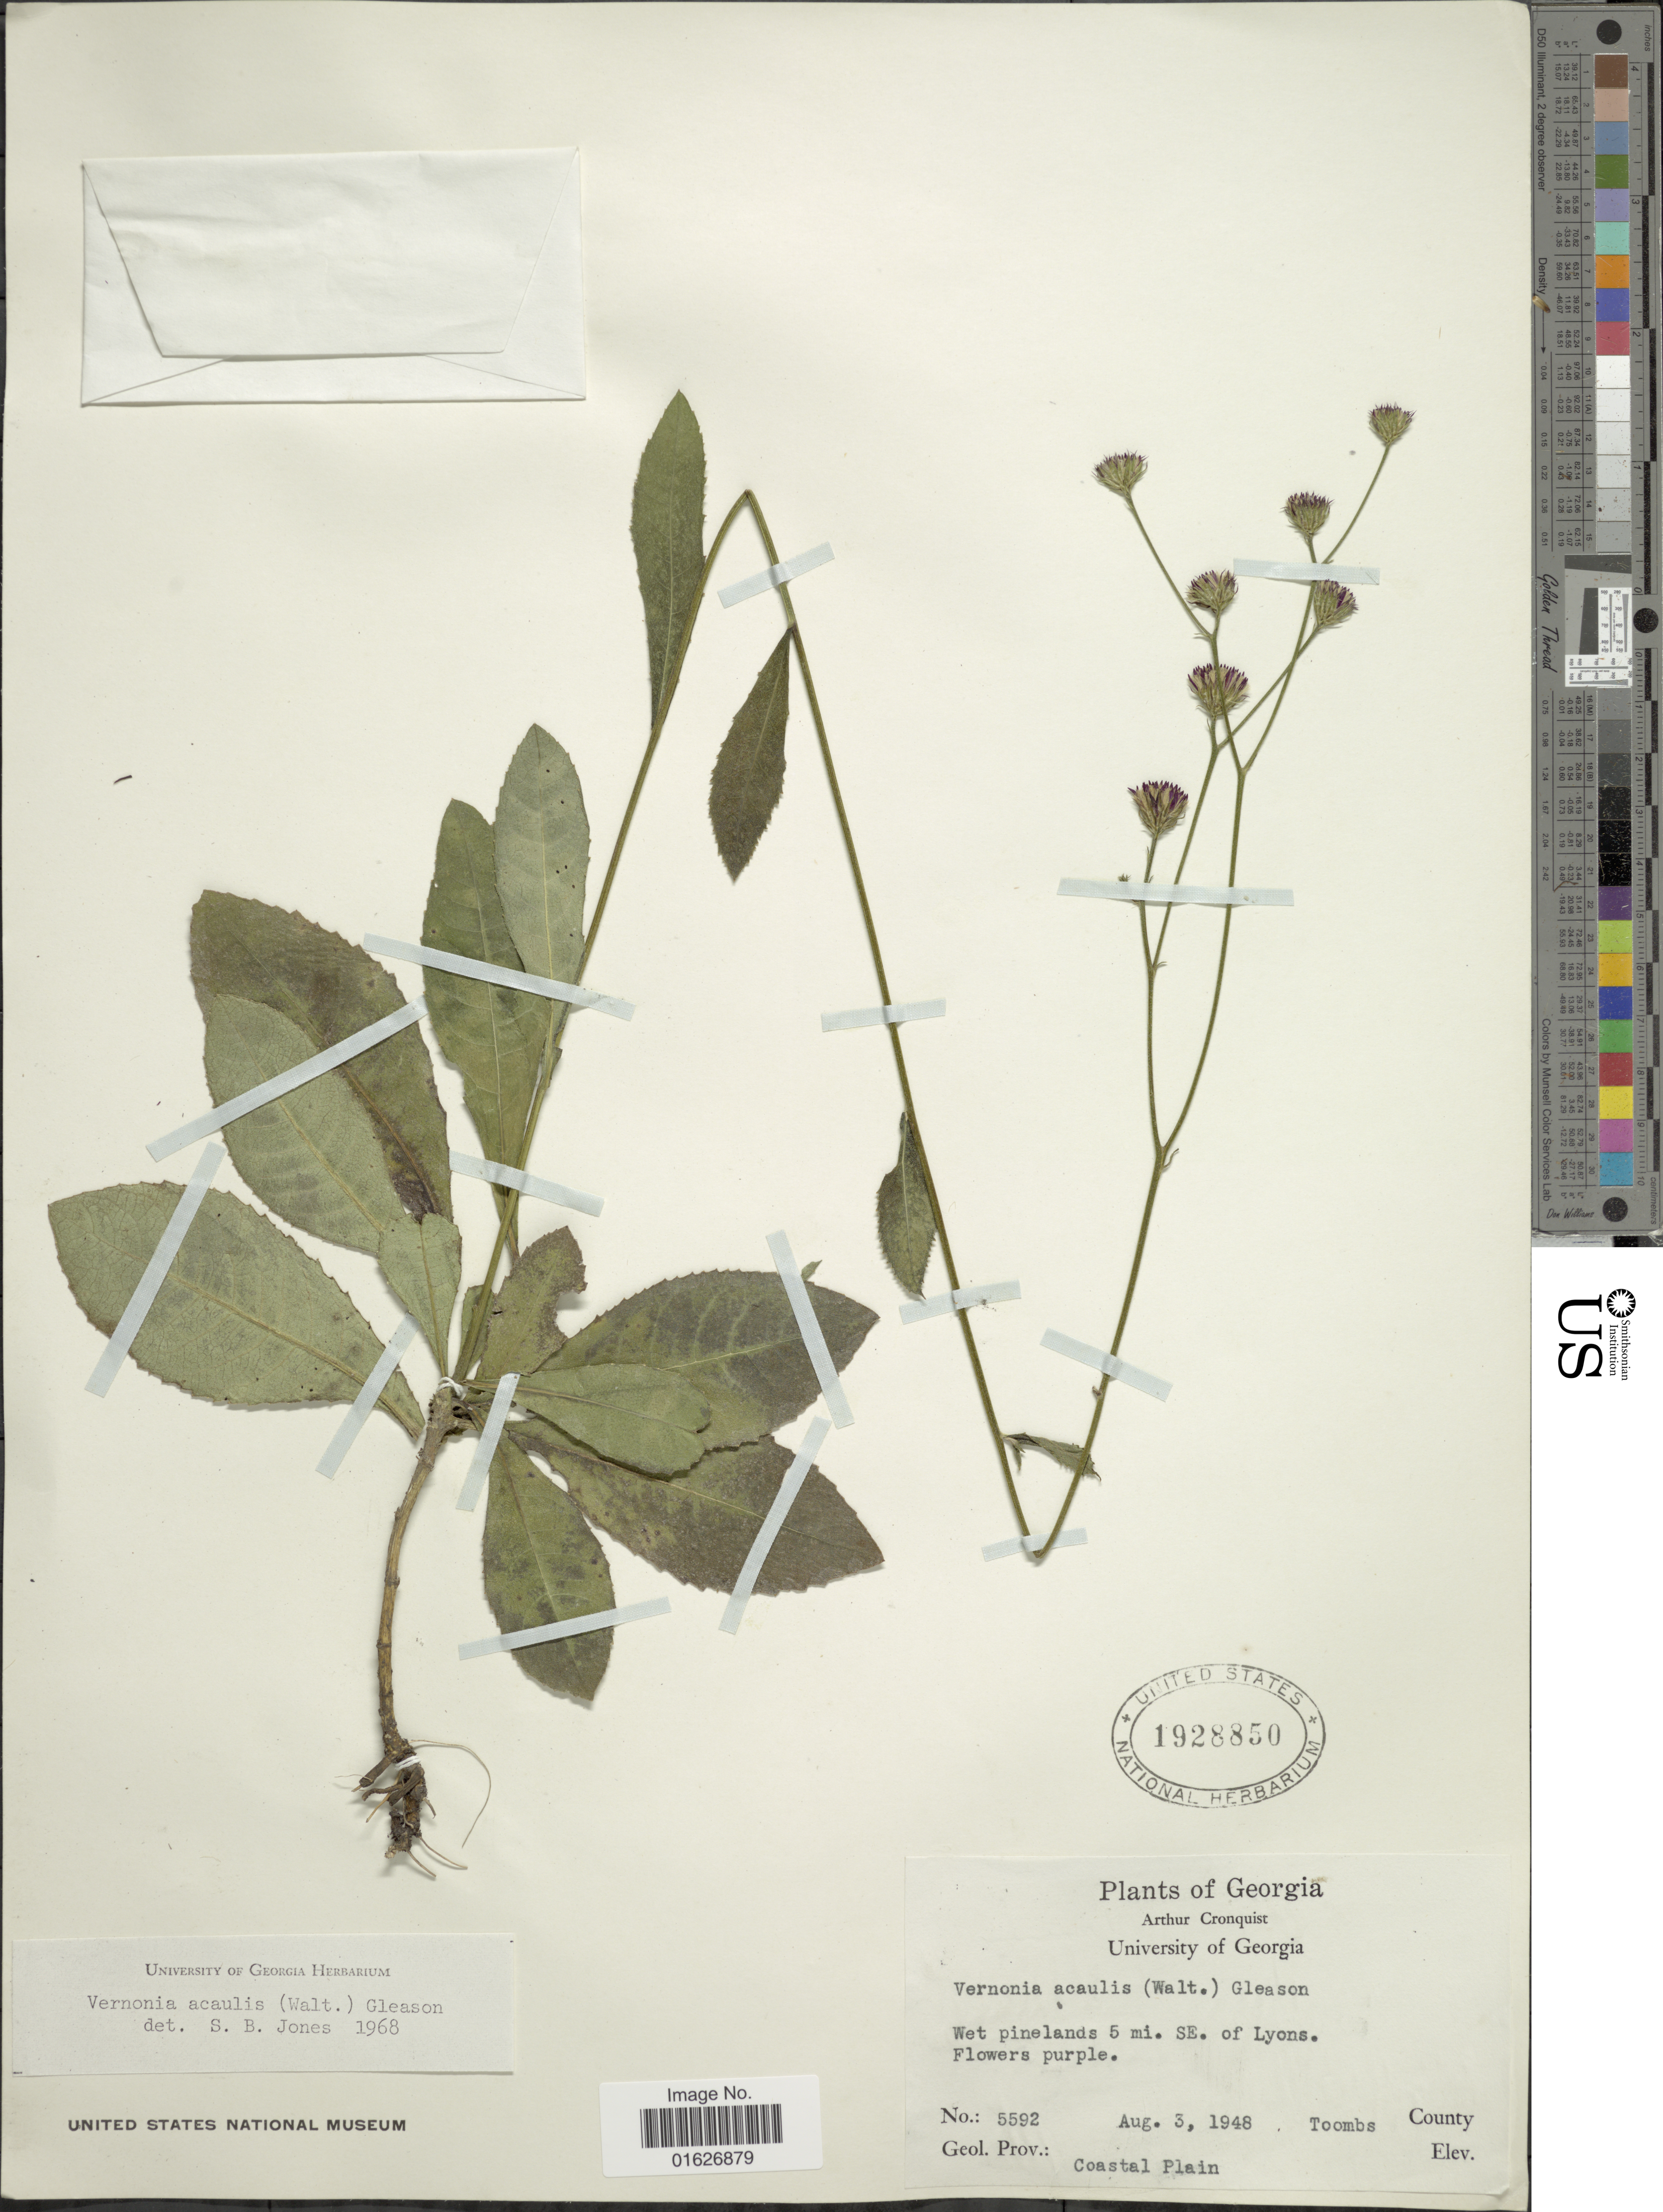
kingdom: Plantae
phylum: Tracheophyta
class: Magnoliopsida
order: Asterales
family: Asteraceae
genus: Vernonia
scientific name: Vernonia acaulis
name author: (Walter) Gleason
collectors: A. J. Cronquist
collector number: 5592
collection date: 1948-08-03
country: United States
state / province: Georgia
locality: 5 mi. SE. of Lyons, Toombs County, coastal plain.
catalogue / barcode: US 1928850